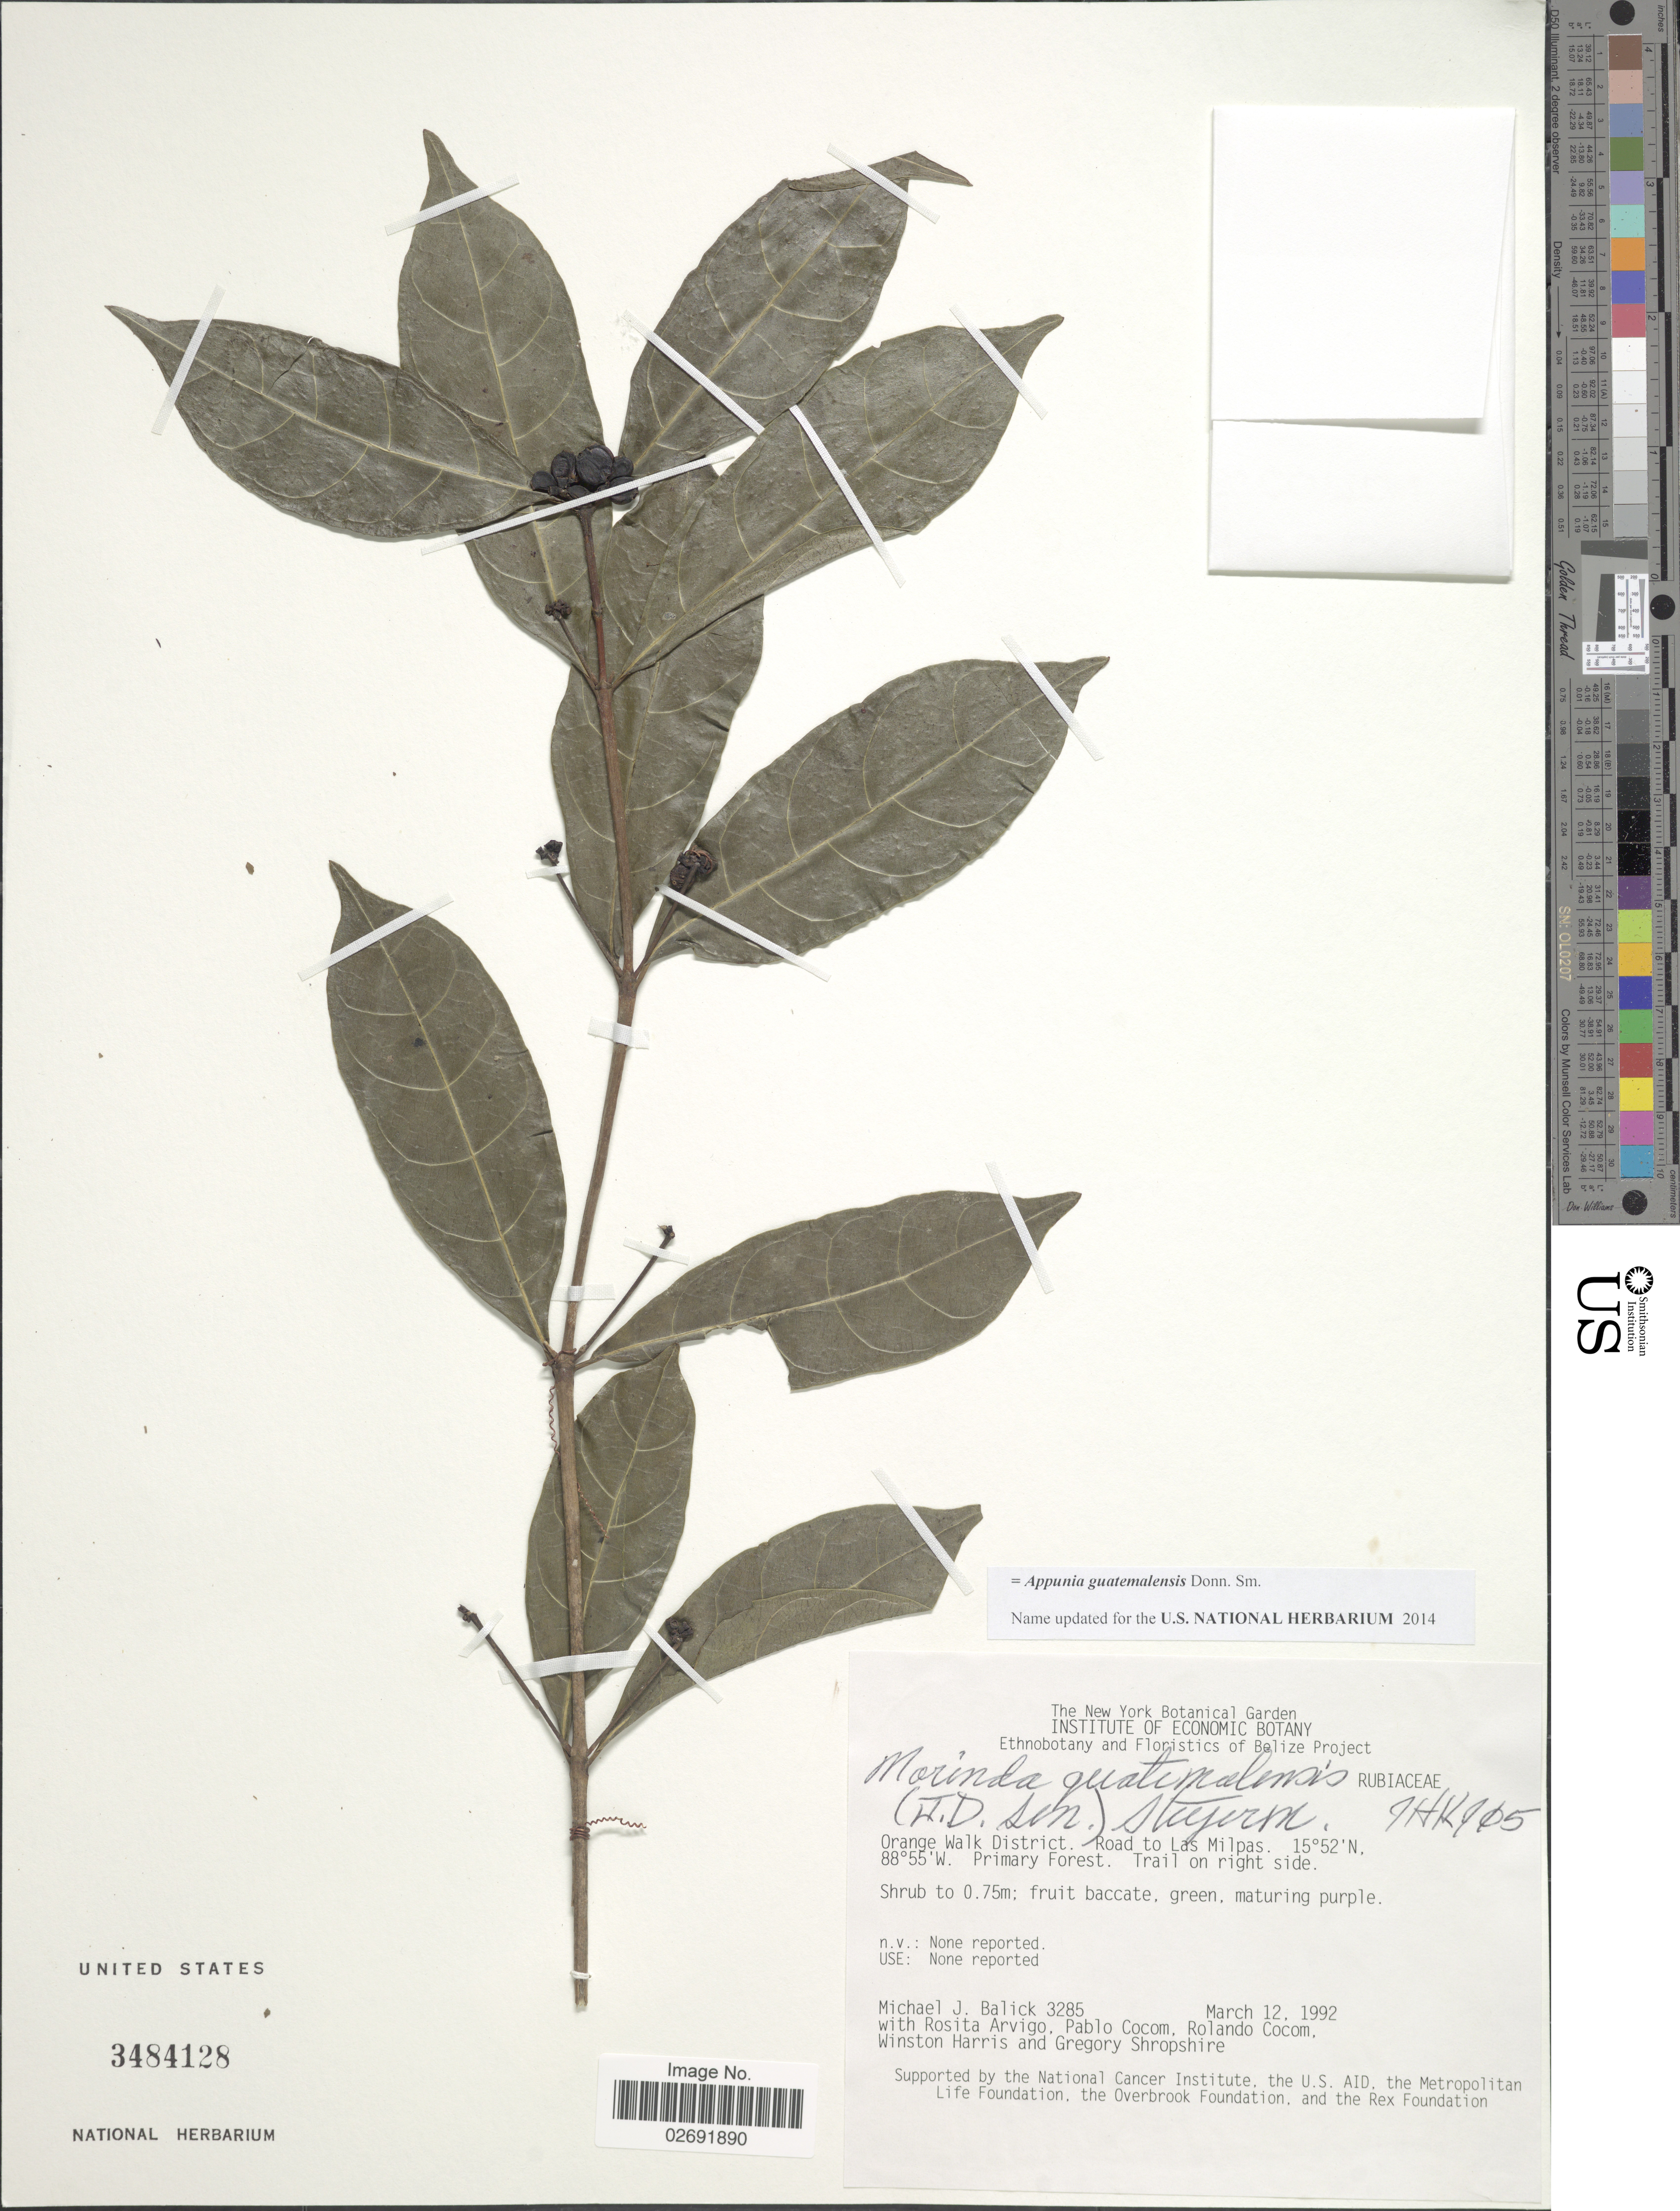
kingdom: Plantae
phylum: Tracheophyta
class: Magnoliopsida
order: Gentianales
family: Rubiaceae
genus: Appunia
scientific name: Appunia guatemalensis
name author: Donn. Sm.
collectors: M. J. Balick, R. Arvigo, P. Cocom, R. Cocom & et al.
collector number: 3285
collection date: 1992-03-12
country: Belize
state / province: Orange Walk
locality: Orange Walk District. Road to las Milpas. Primary Forest. Trail on right side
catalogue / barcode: US 3484128